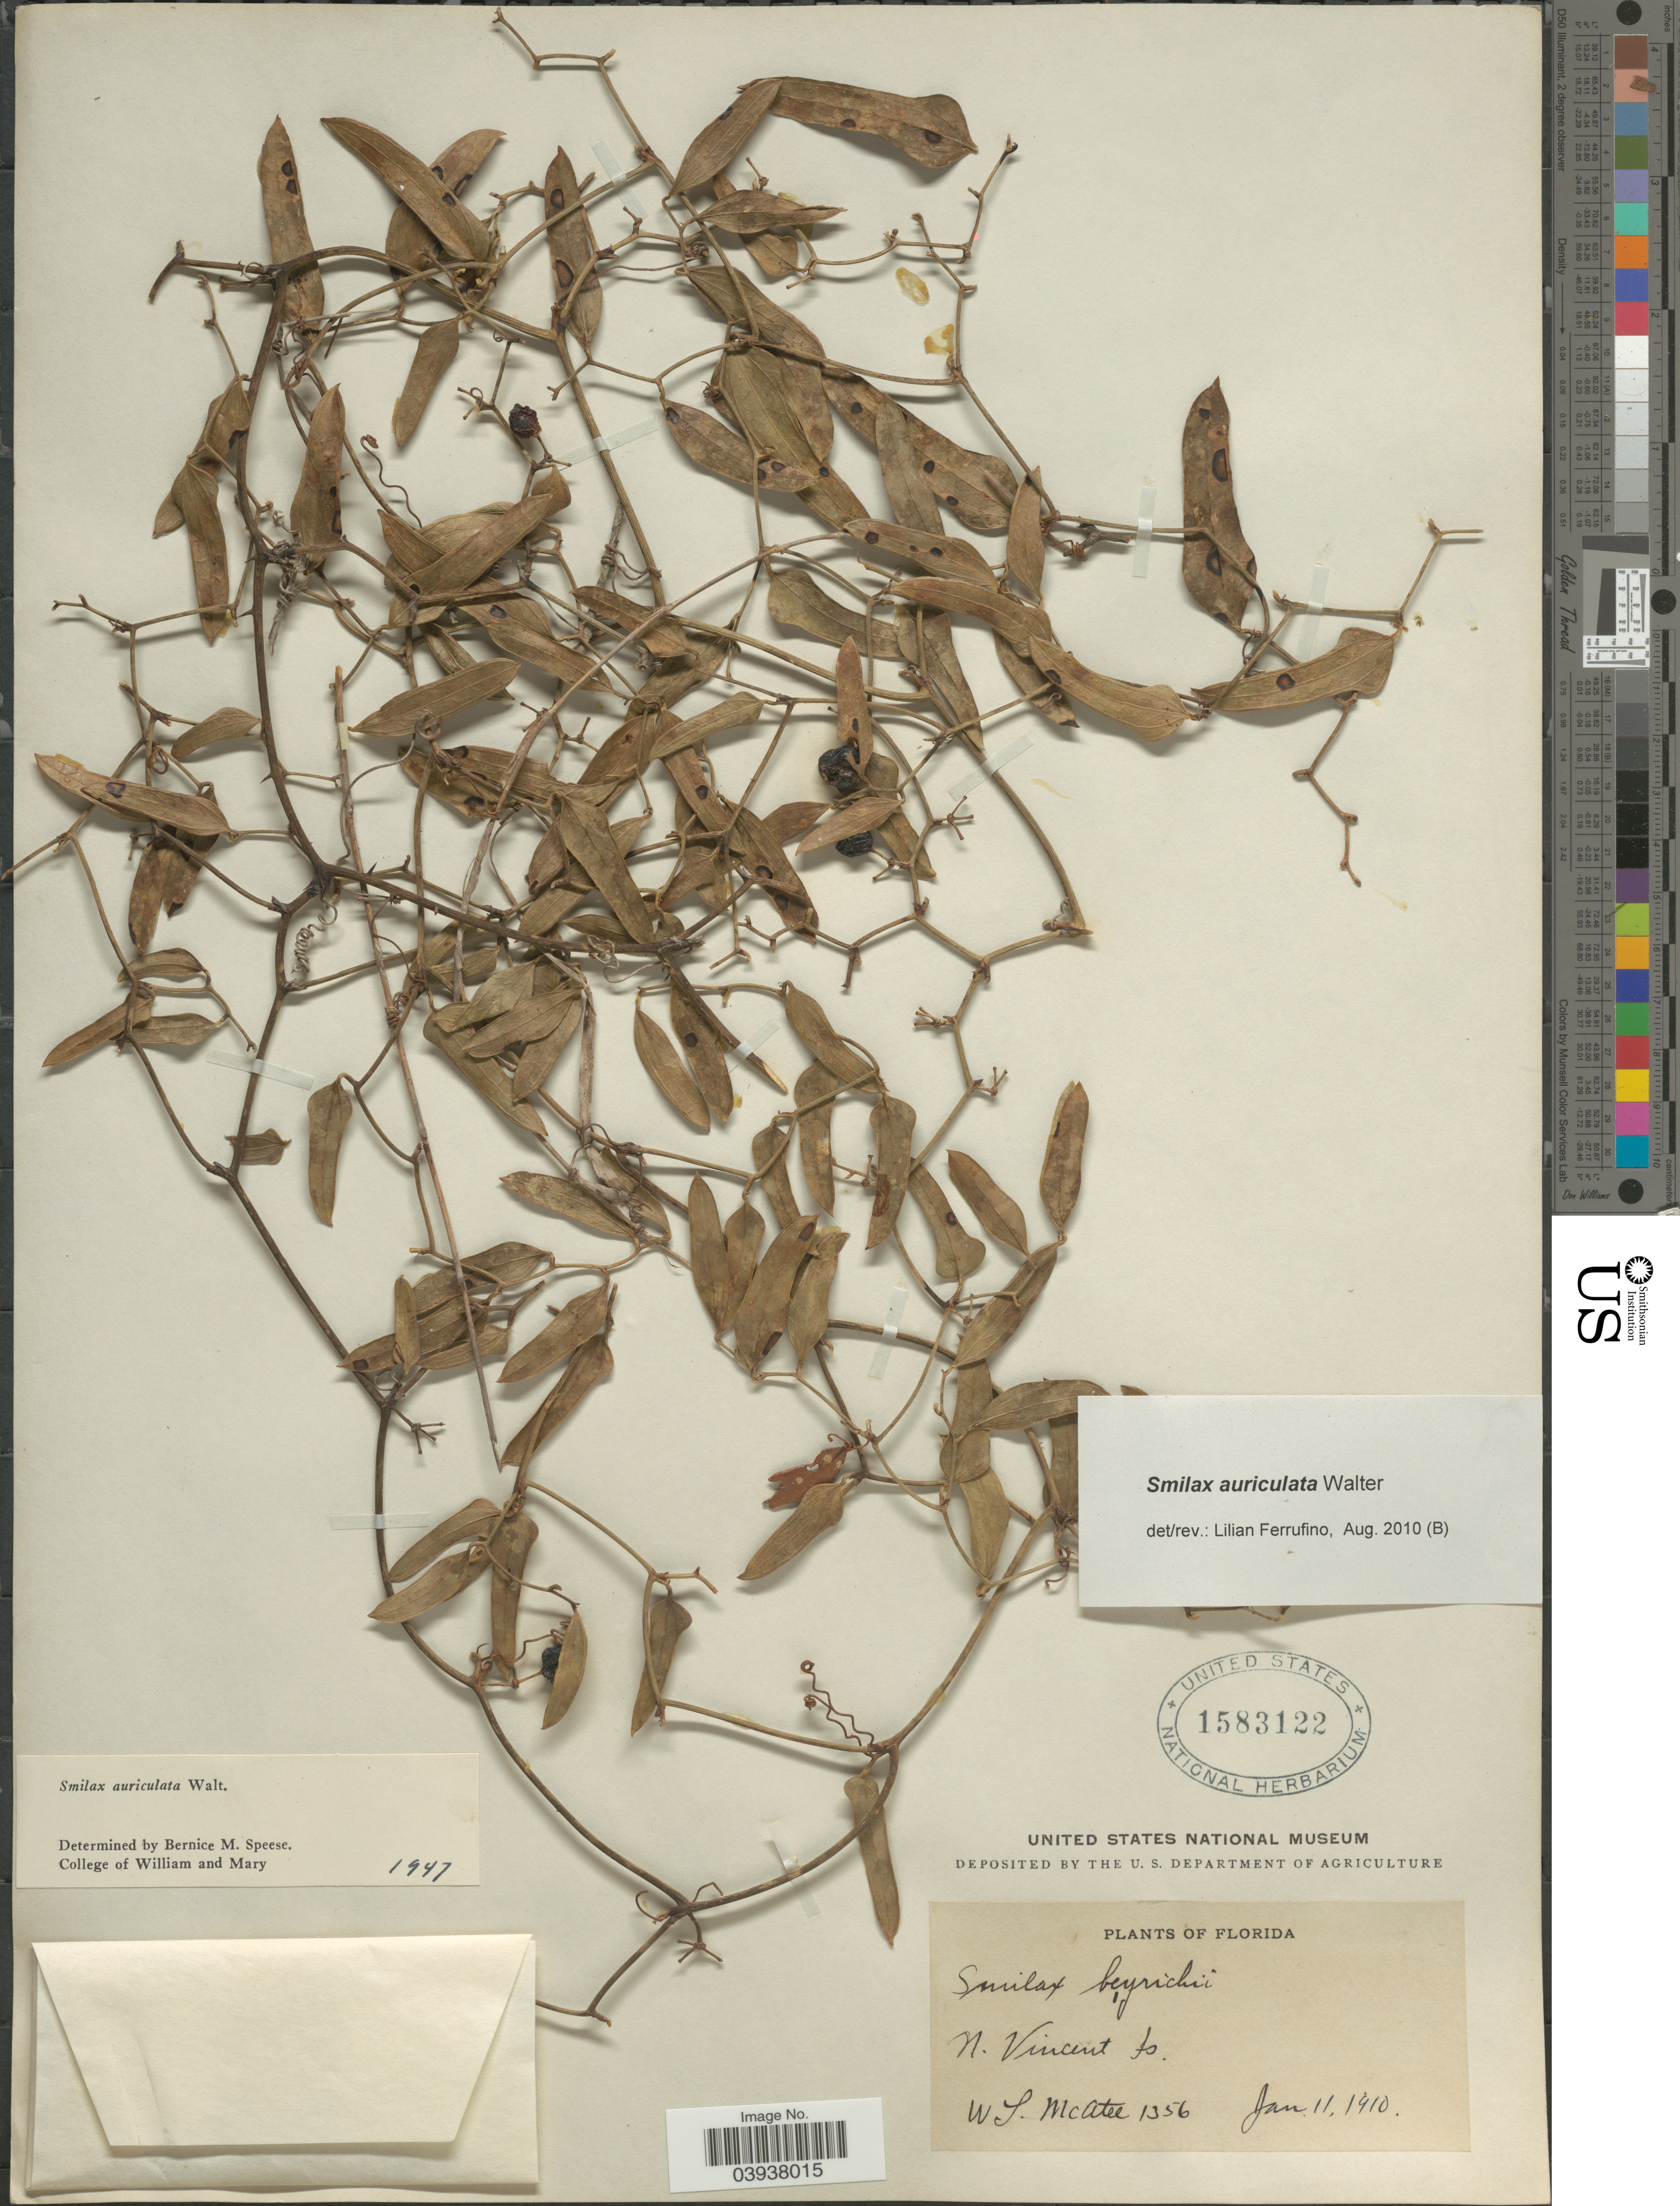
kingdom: Plantae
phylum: Tracheophyta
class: Liliopsida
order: Liliales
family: Smilacaceae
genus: Smilax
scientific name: Smilax auriculata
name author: Walter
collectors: W. McAtee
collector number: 1356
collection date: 1910-01-11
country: United States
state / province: Florida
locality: St. Vincent Is.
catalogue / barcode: US 1583122